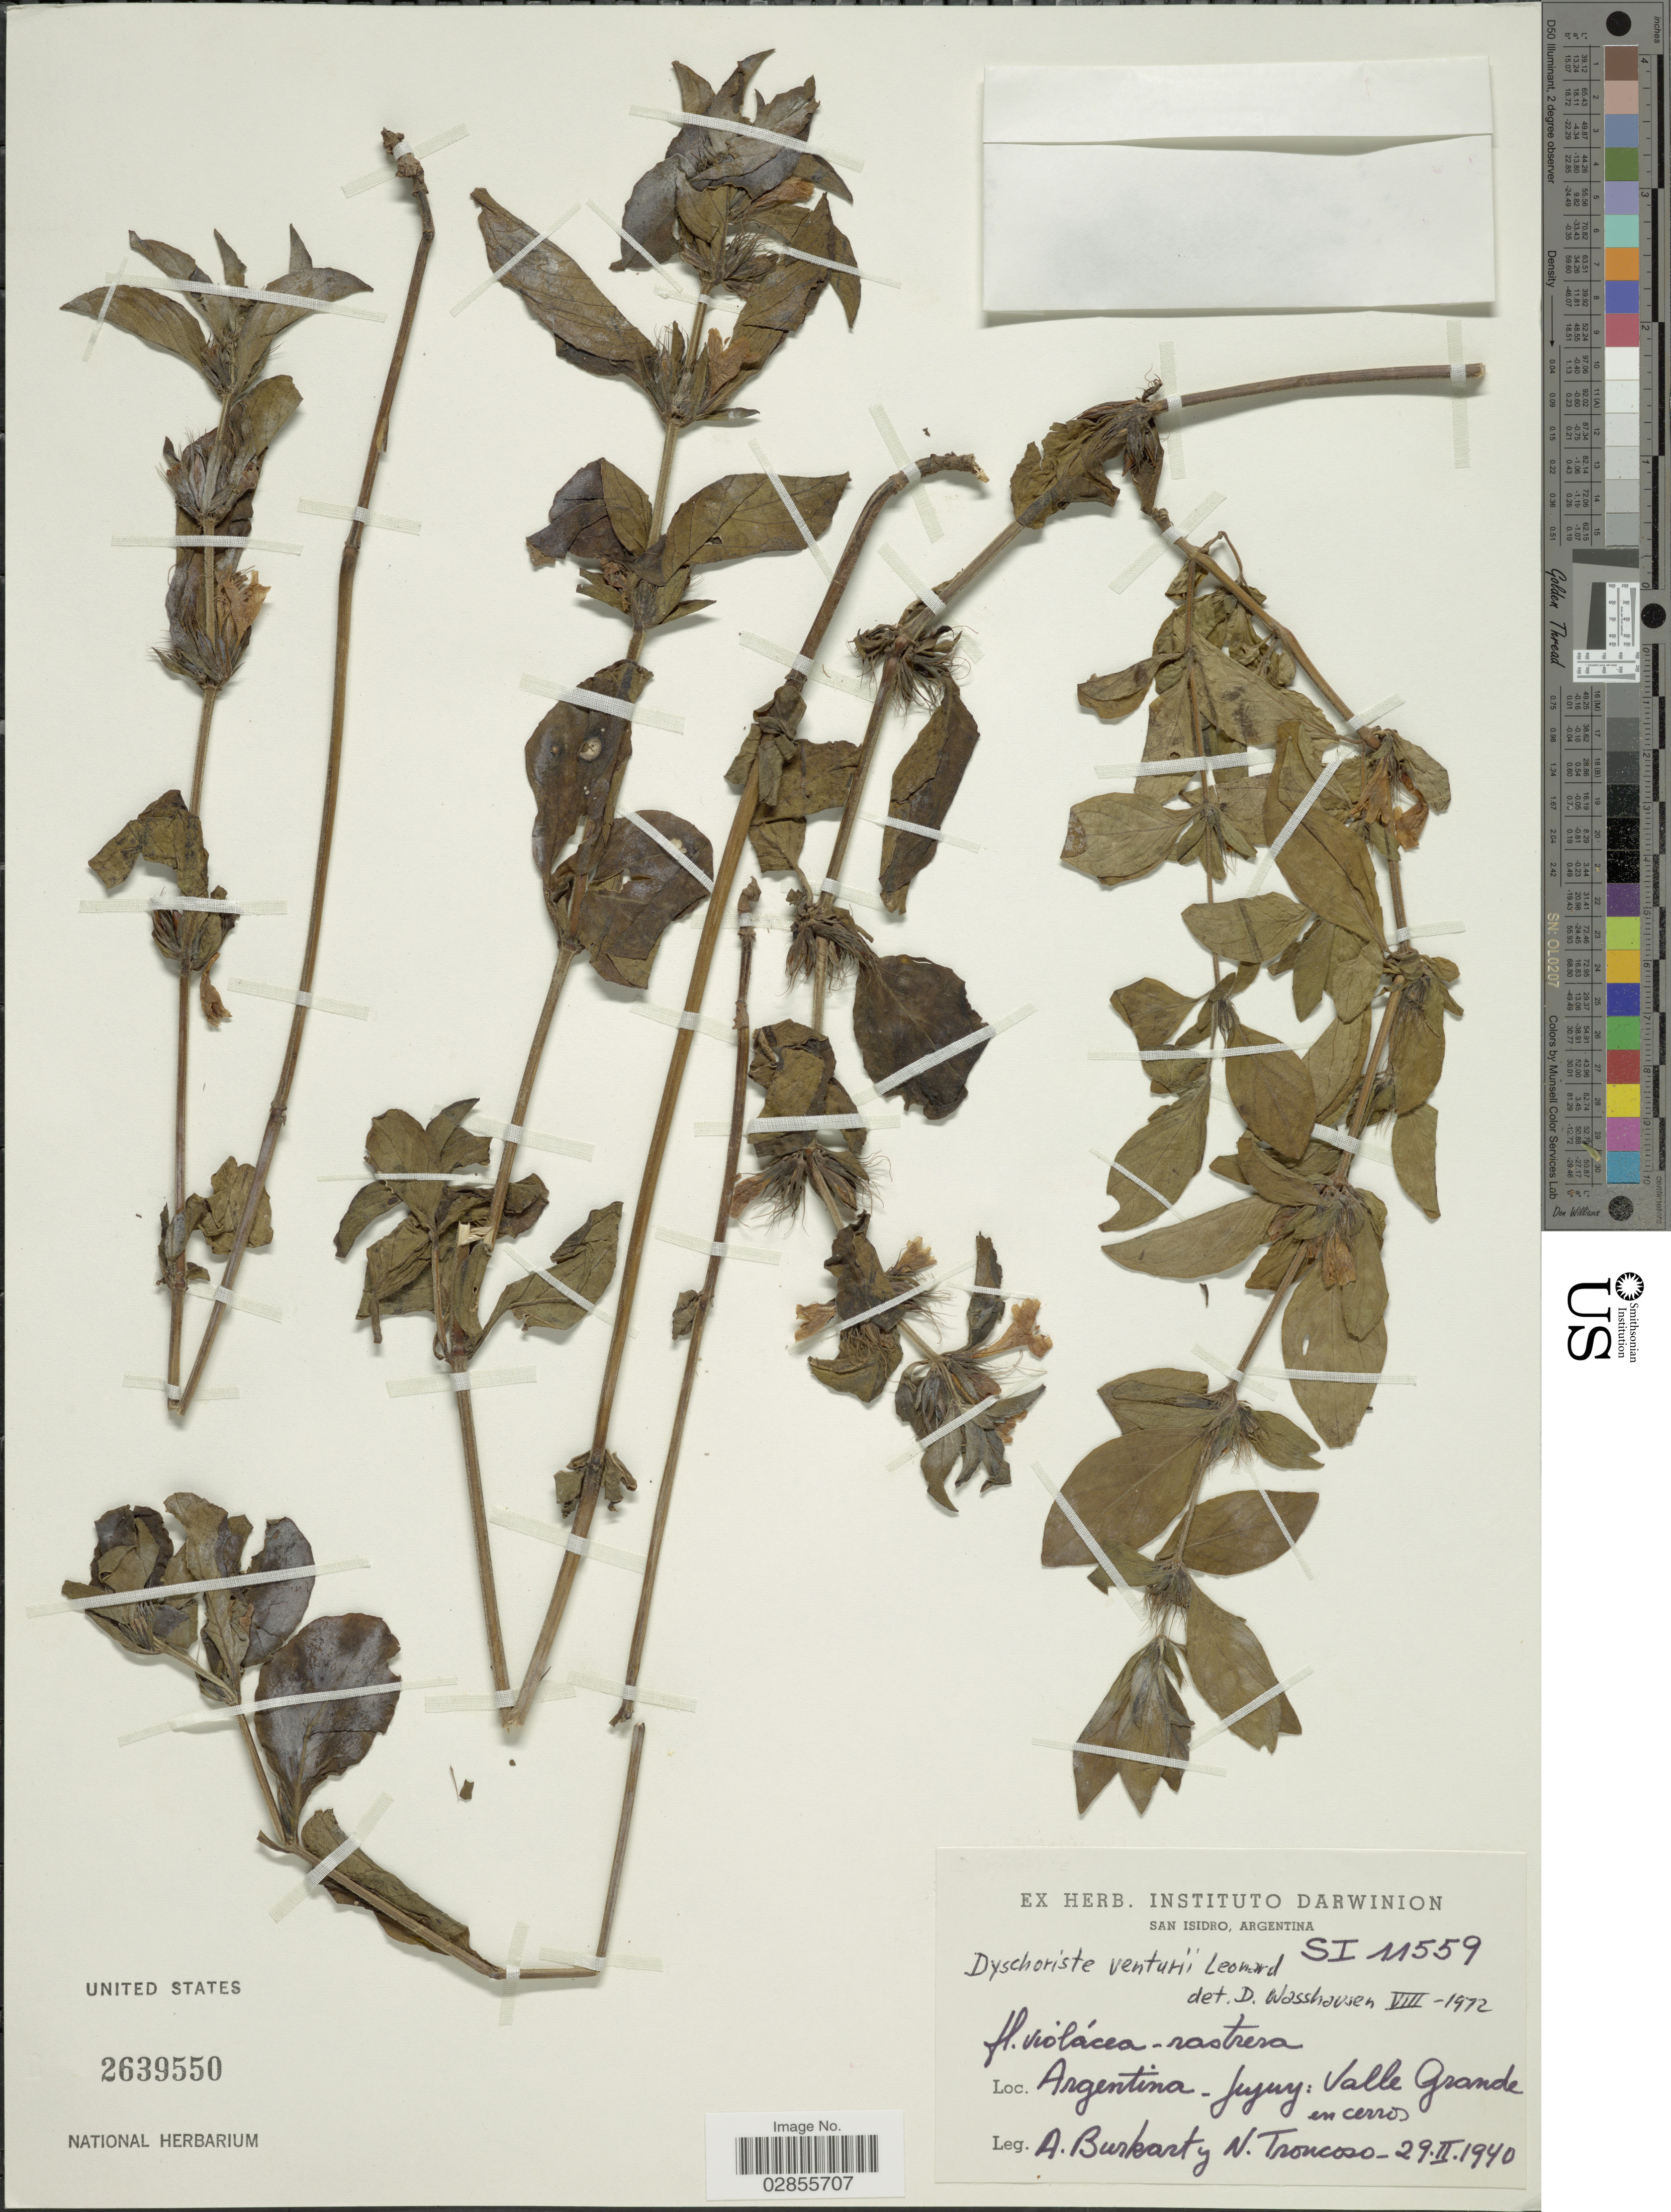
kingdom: Plantae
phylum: Tracheophyta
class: Magnoliopsida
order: Lamiales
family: Acanthaceae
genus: Dyschoriste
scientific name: Dyschoriste trichanthera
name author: Kobuski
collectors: A. E. Burkart & N. Troncoso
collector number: SI 11559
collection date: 1940-02-29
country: Argentina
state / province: Jujuy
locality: Valley Grande en cerros.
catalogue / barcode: US 2639550